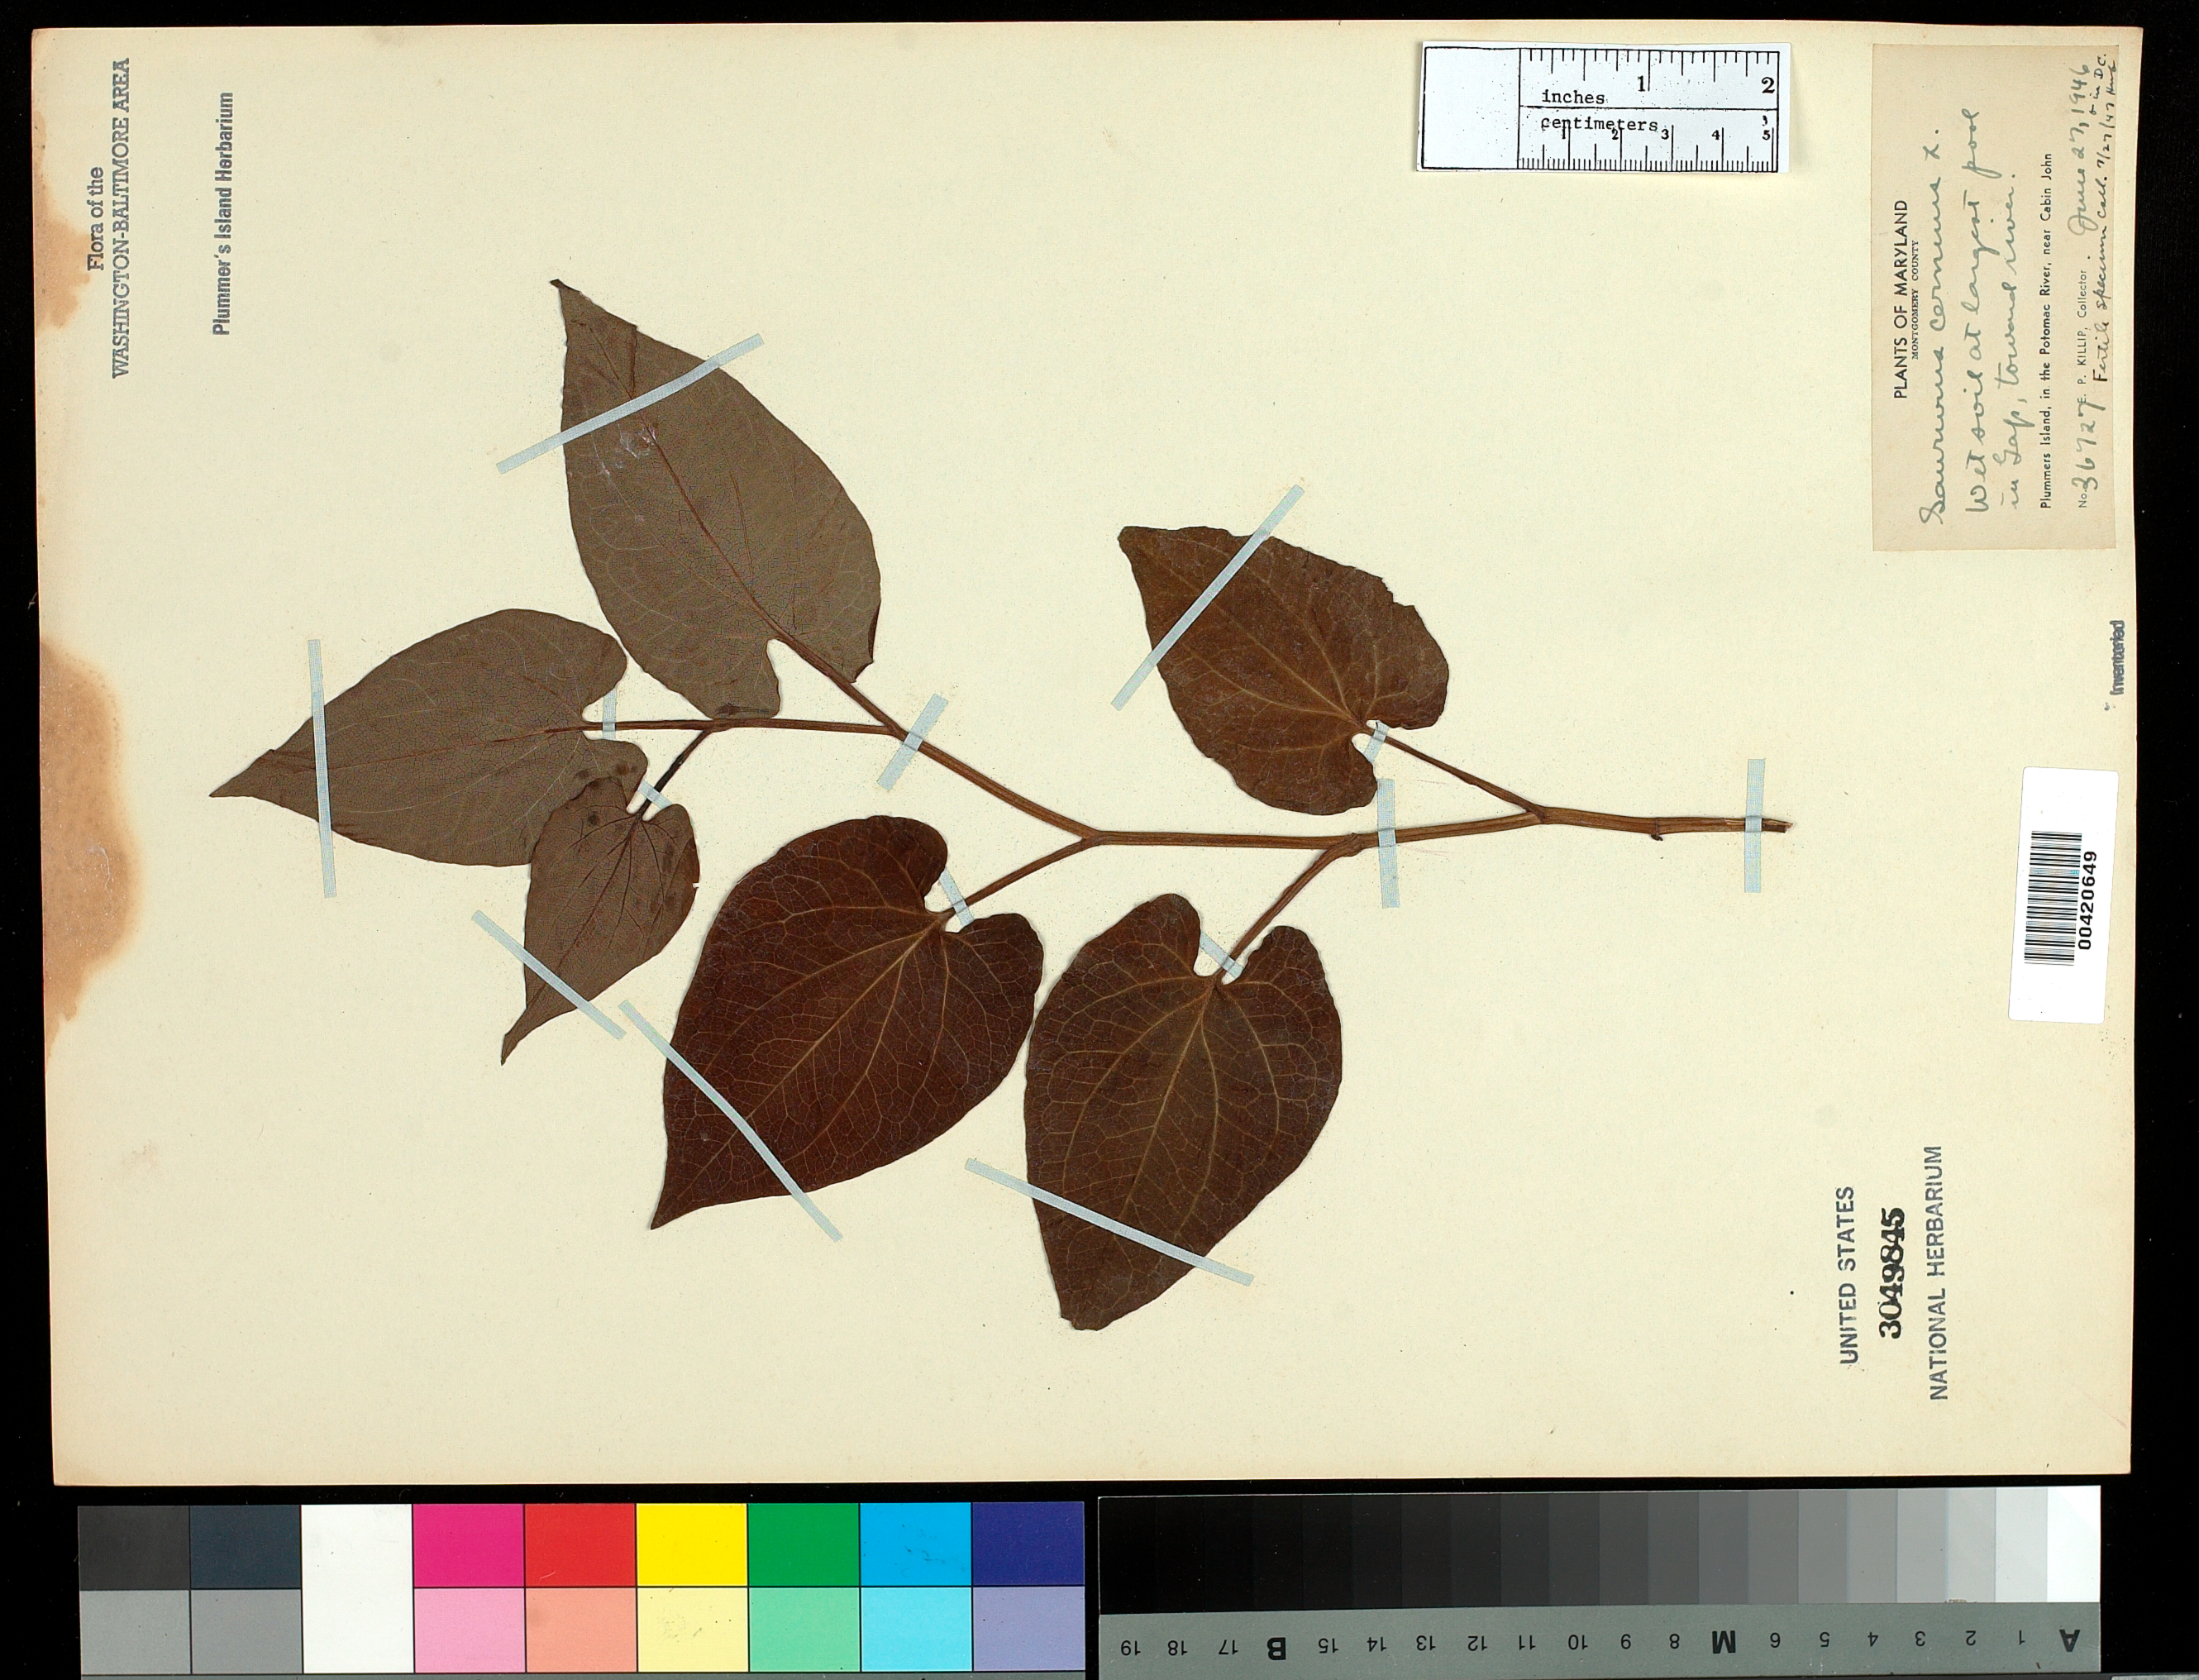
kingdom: Plantae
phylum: Tracheophyta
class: Magnoliopsida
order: Piperales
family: Saururaceae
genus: Saururus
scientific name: Saururus cernuus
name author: L.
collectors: E. P. Killip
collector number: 36727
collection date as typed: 27 Jul 1946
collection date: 1946-07-27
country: United States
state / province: Maryland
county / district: Montgomery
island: Plummers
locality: Plummer's Island; largest pool in Gap toward River C. & O. Canal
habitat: Wet soil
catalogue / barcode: US 3049845